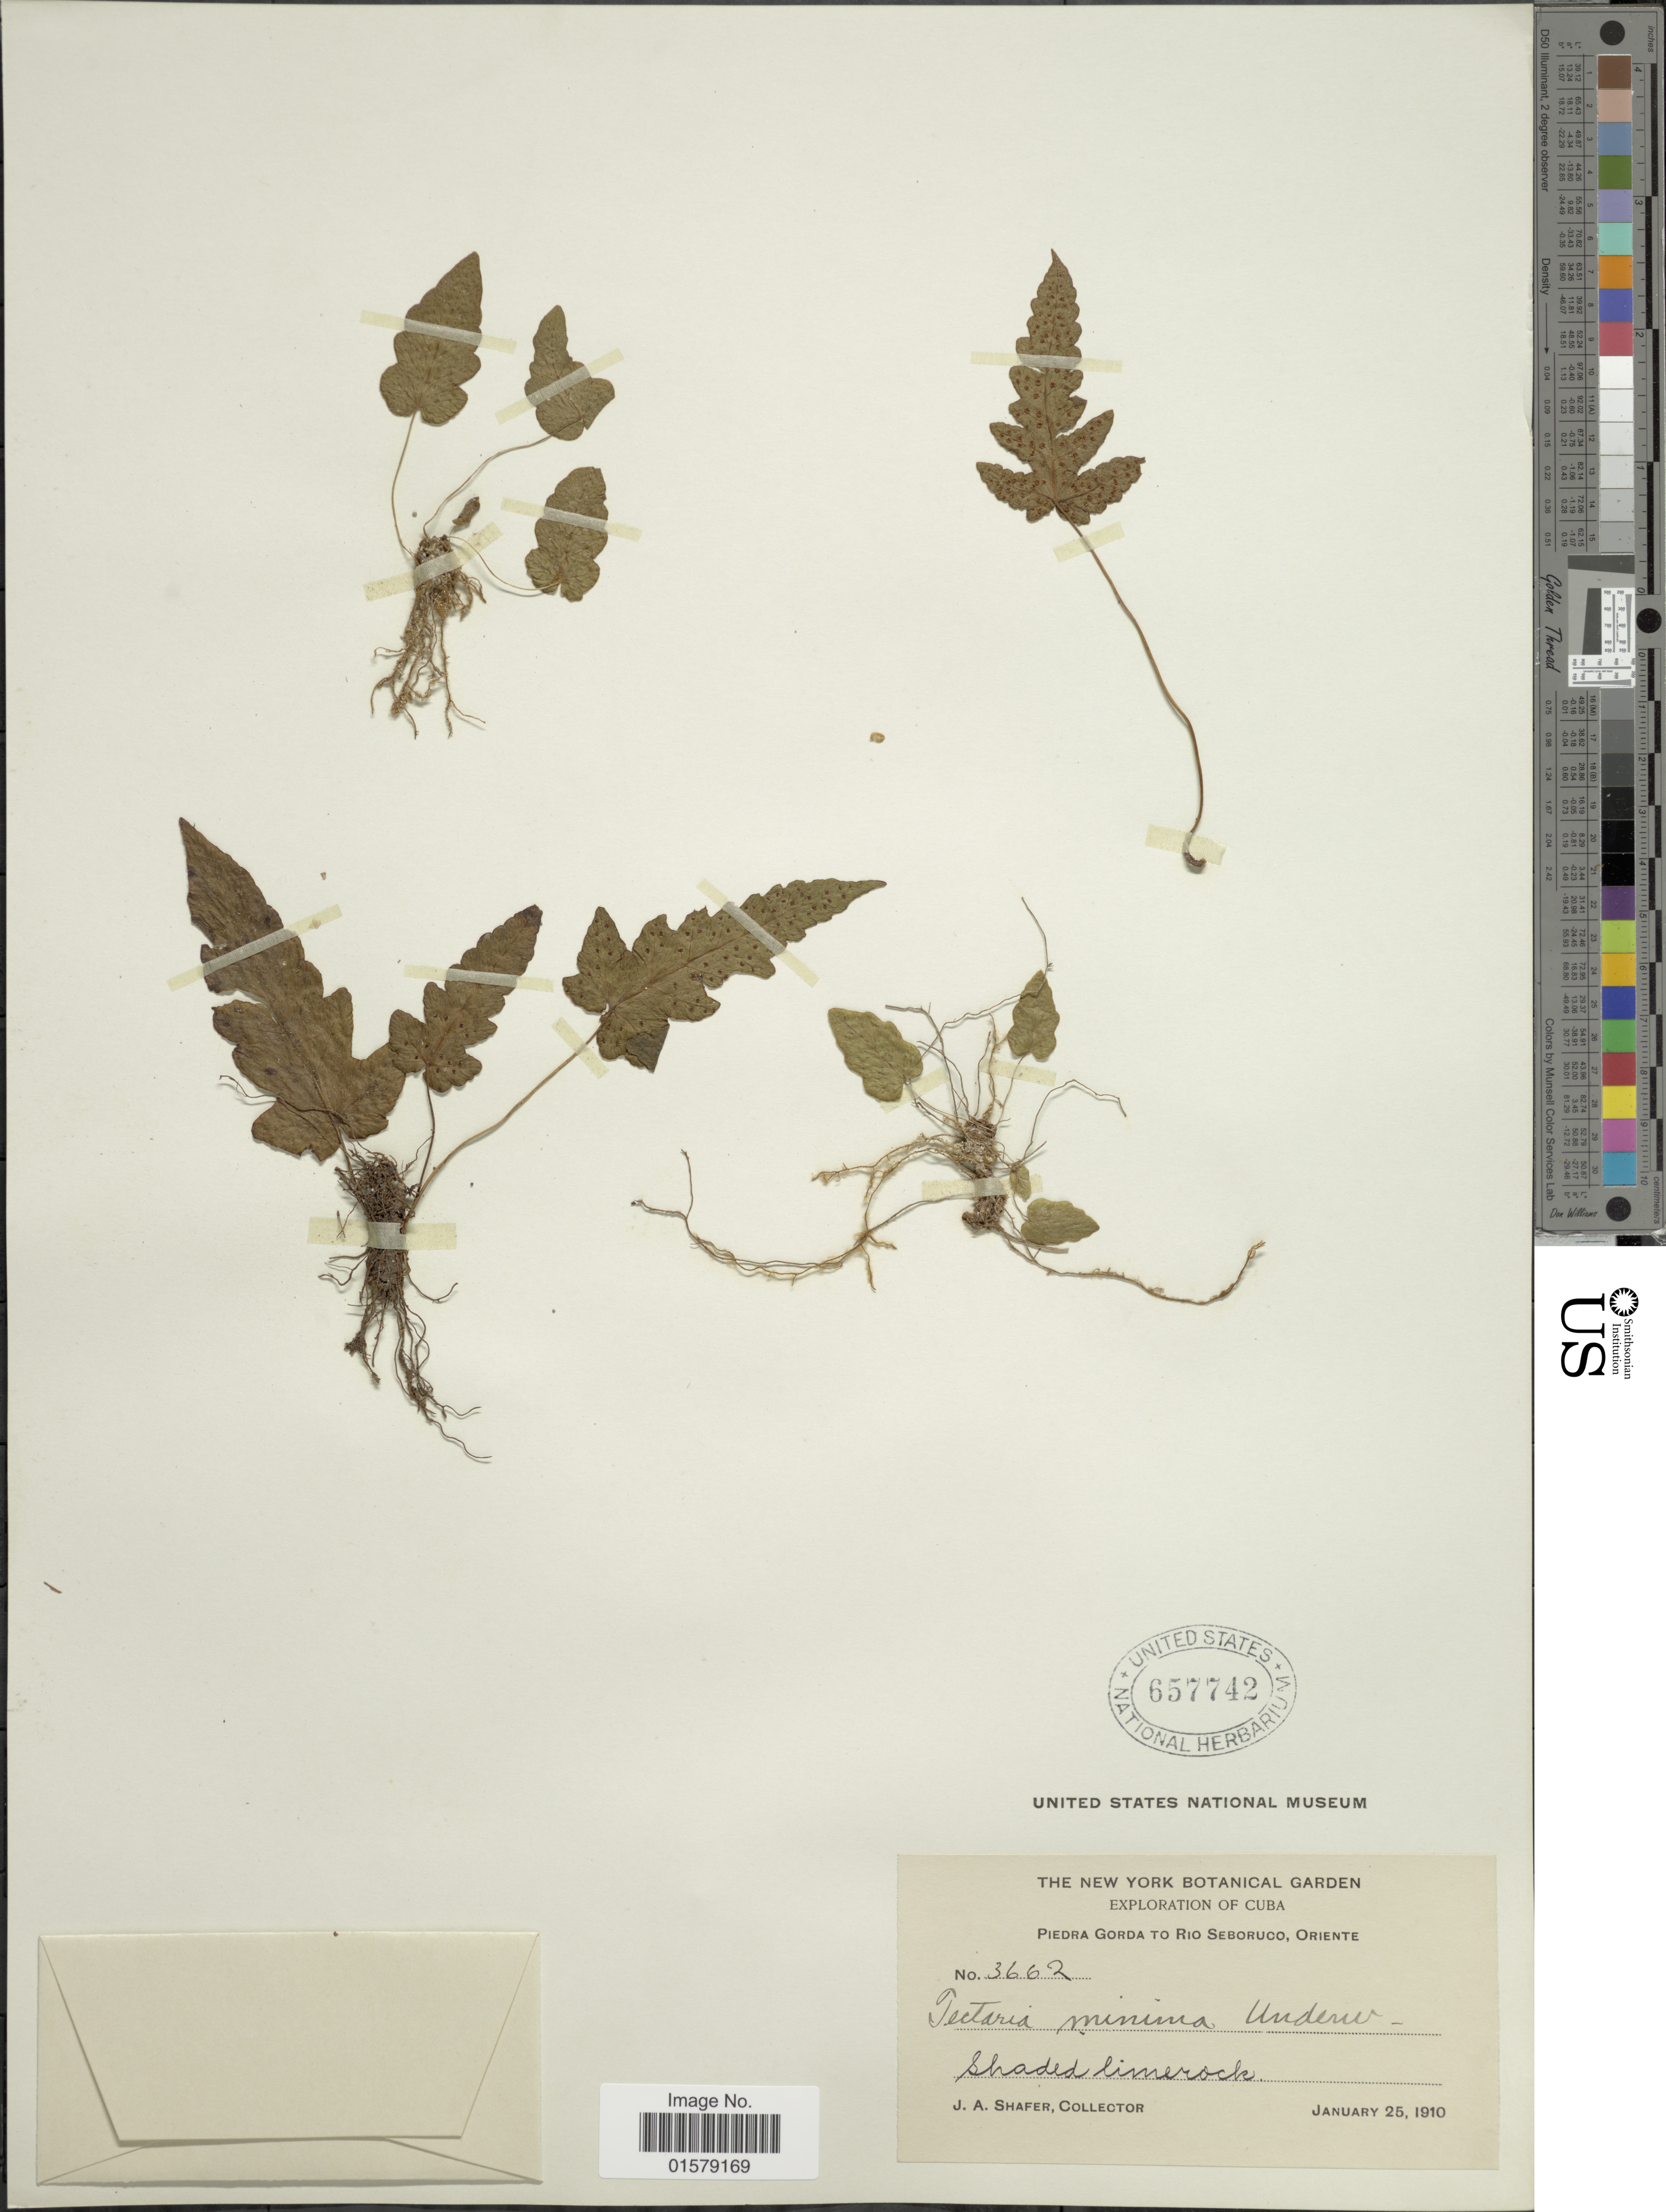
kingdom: Plantae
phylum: Tracheophyta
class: Polypodiopsida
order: Polypodiales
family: Tectariaceae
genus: Tectaria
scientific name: Tectaria fimbriata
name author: (Willd.) Lourteig & Proctor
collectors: J. A. Shafer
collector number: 3662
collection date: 1910-02-25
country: Cuba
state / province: Oriente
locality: Piedra Gorda to Rio Seboruco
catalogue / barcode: US 657742